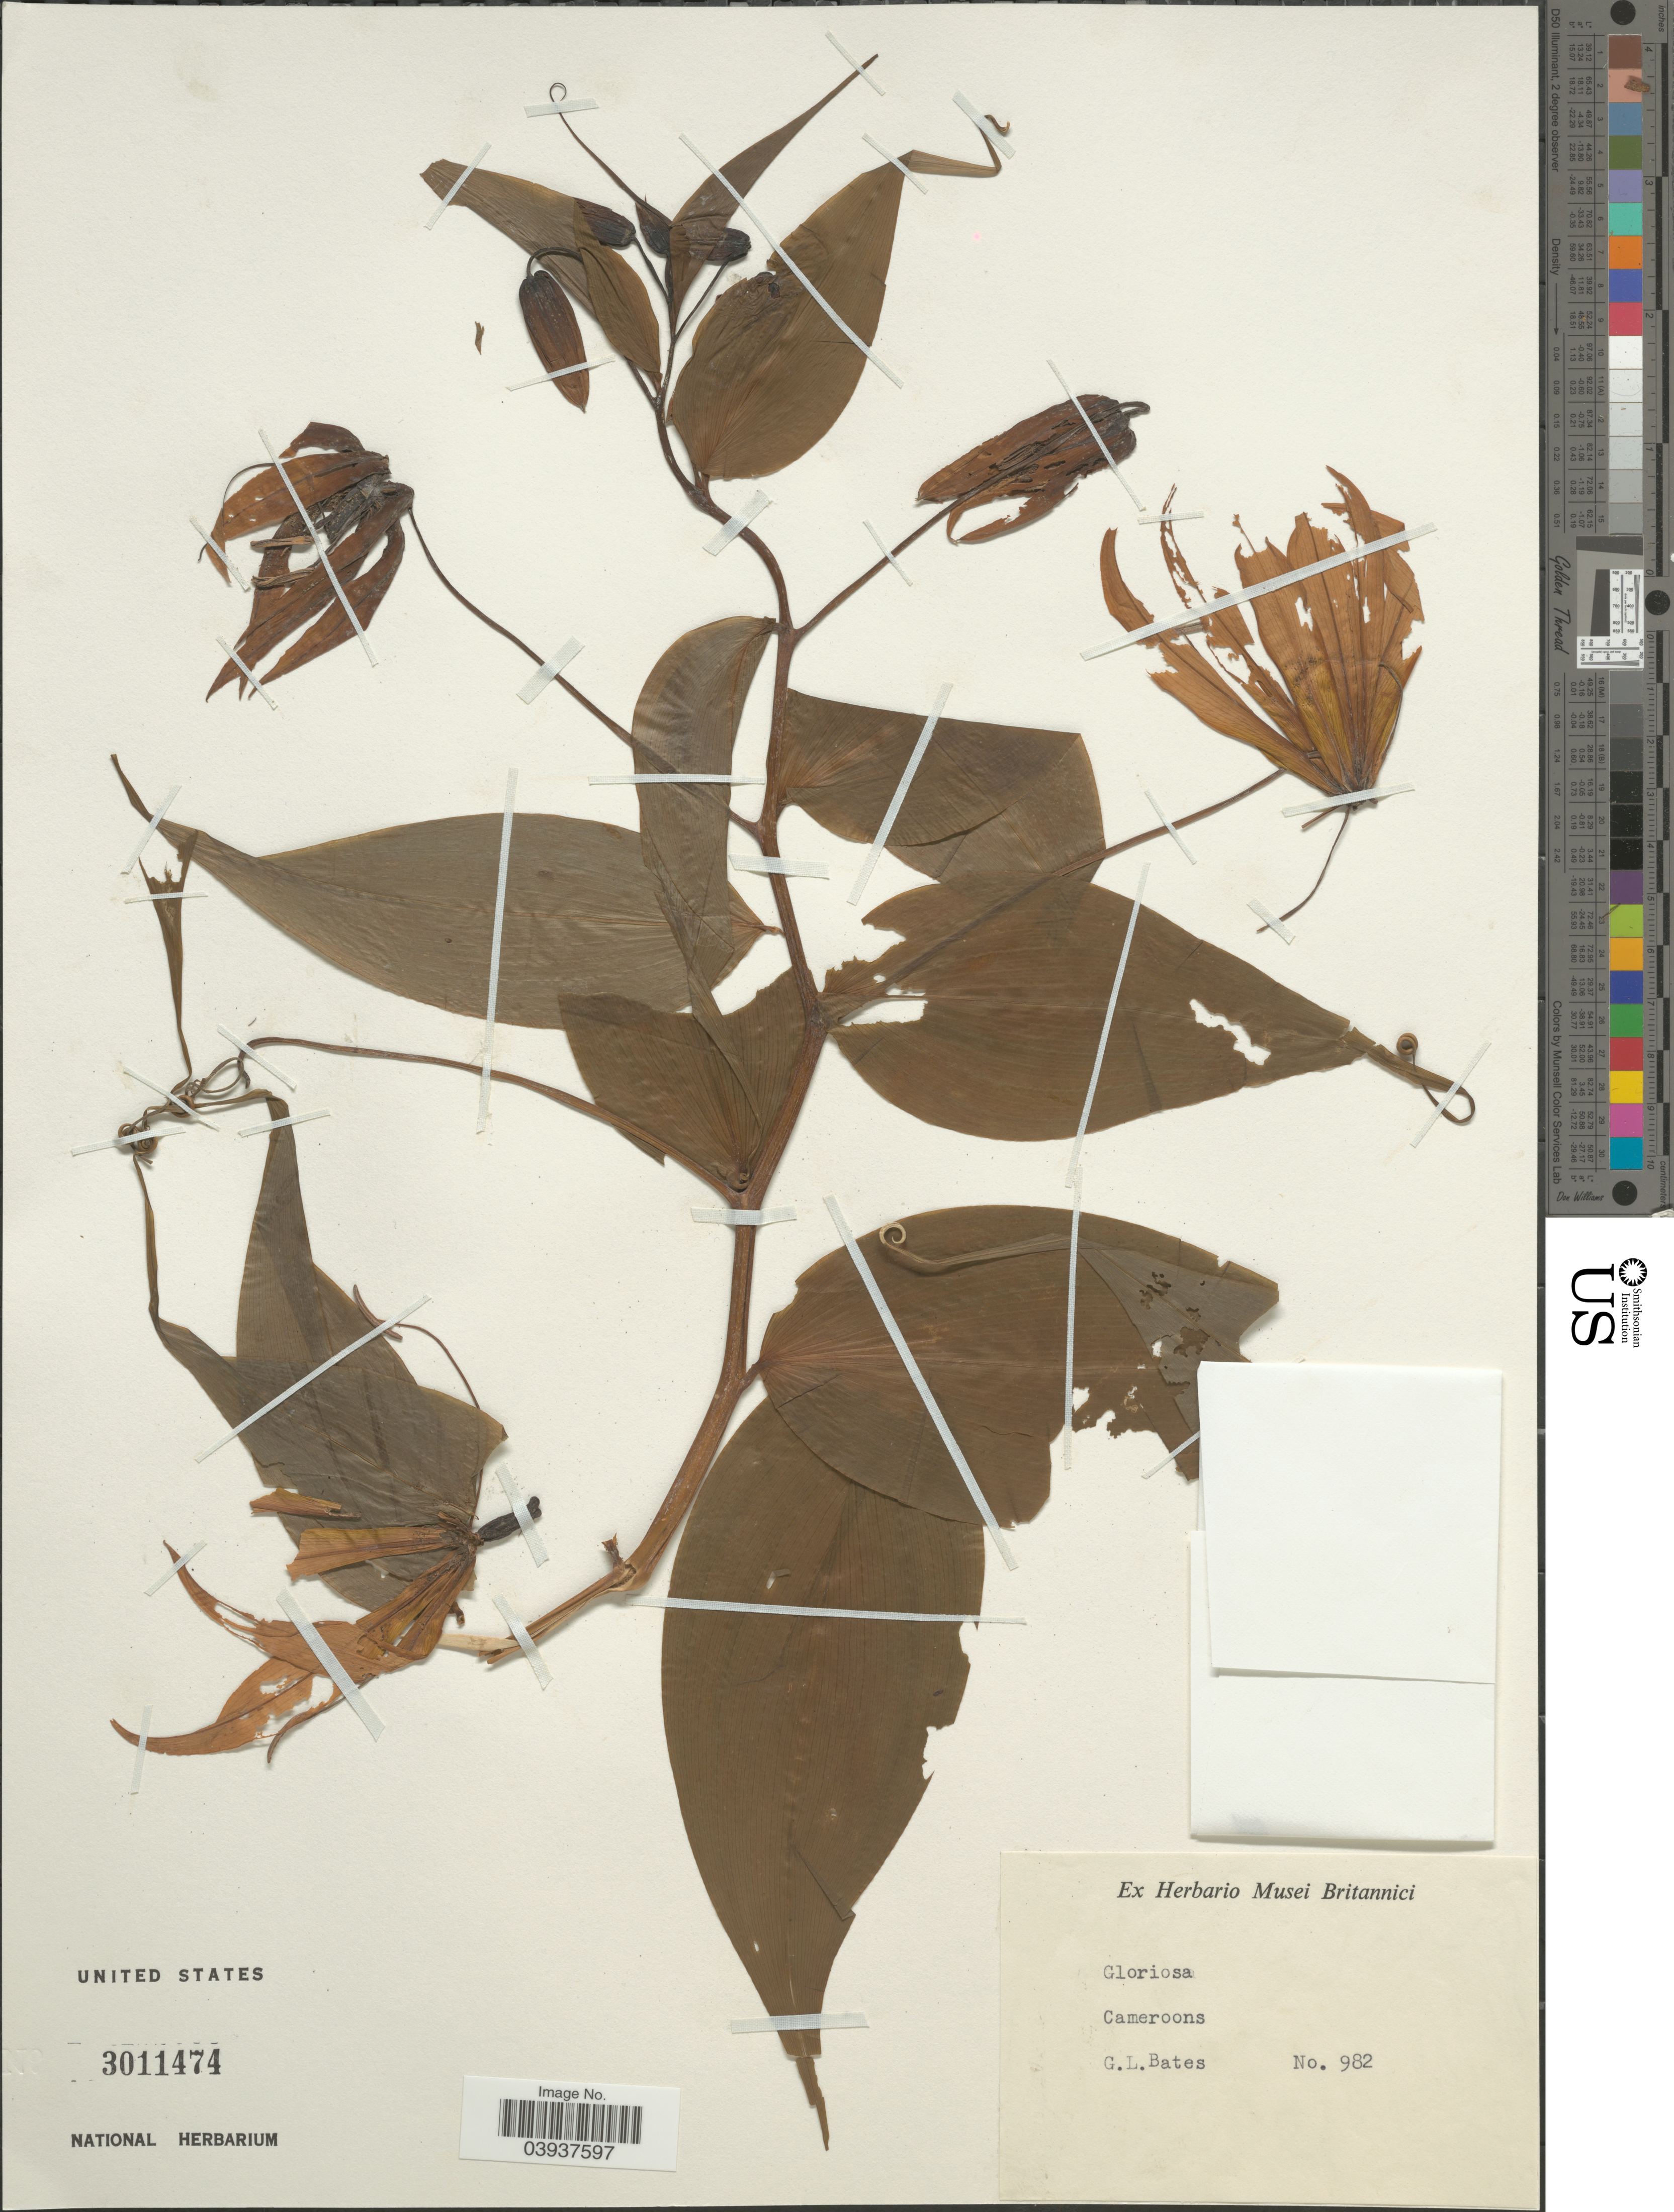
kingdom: Plantae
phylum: Tracheophyta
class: Liliopsida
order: Liliales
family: Colchicaceae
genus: Gloriosa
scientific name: Gloriosa sp.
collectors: G. Bates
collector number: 982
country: Cameroon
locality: Cameroons.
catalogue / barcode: US 3011474